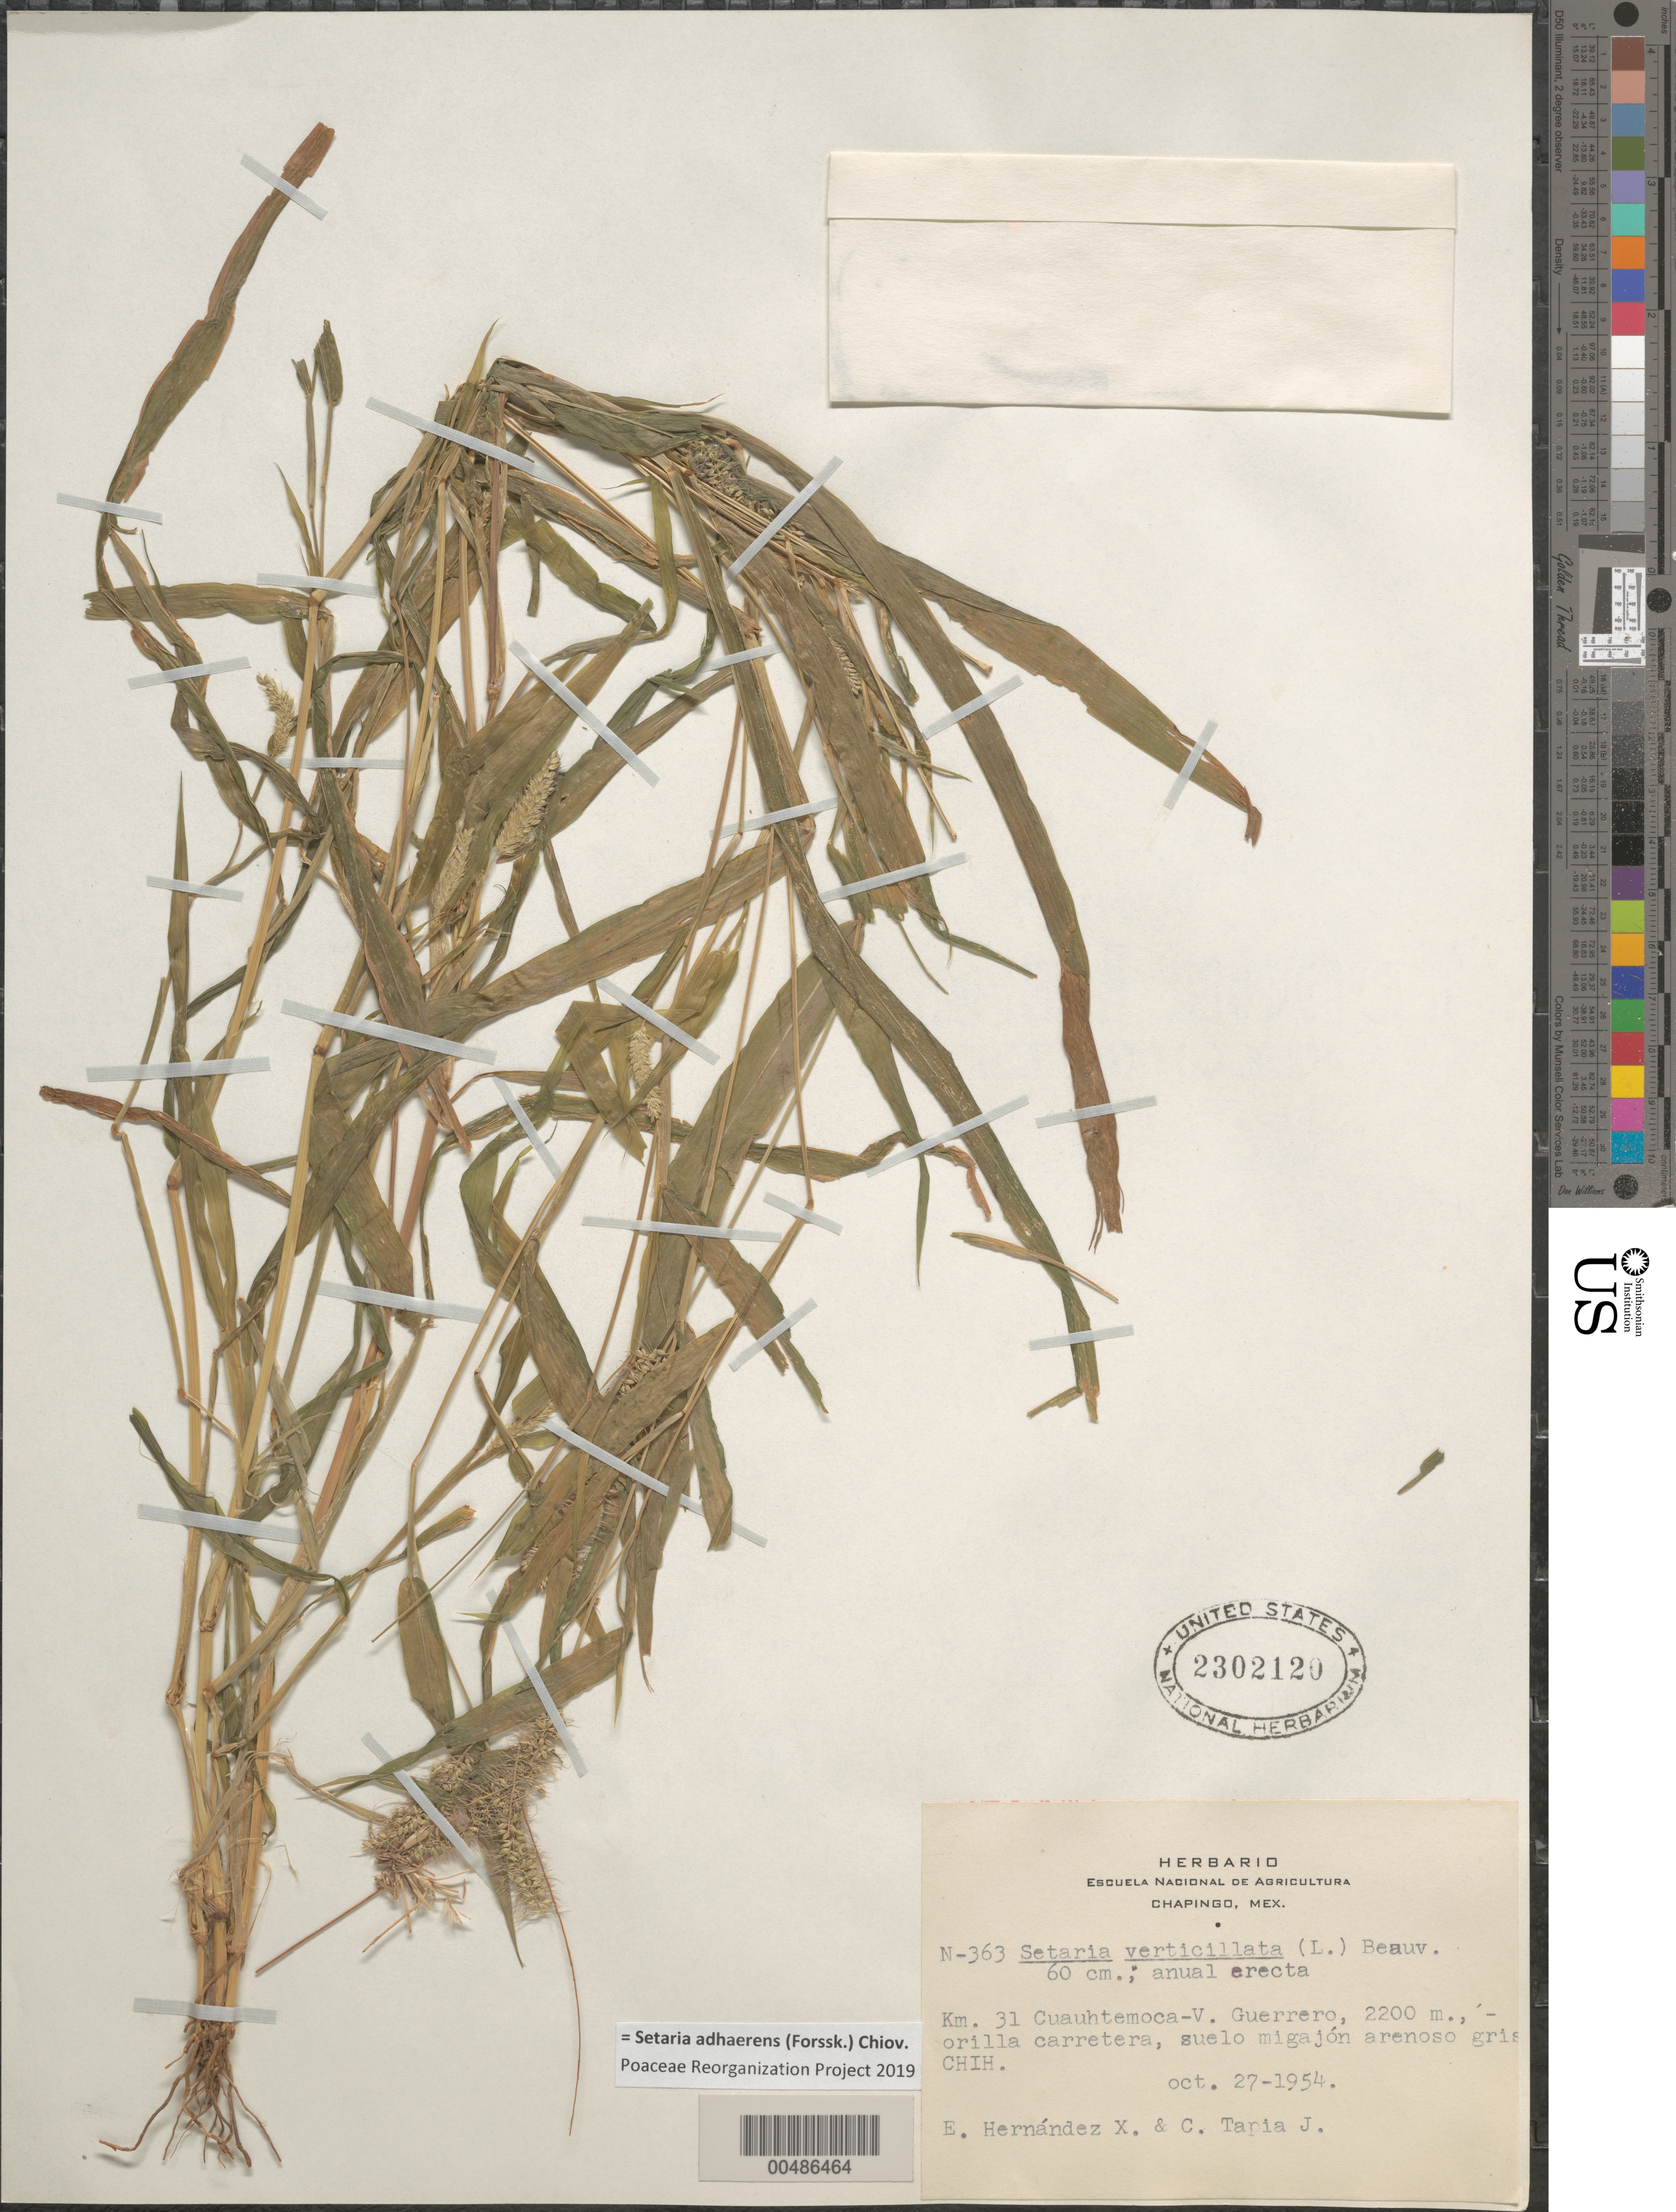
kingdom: Plantae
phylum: Tracheophyta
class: Liliopsida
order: Poales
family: Poaceae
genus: Setaria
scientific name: Setaria adhaerens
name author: (Forssk.) Chiov.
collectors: E. I. Hernández-X. & C. Tapia-J.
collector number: N-363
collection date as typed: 27 Oct 1954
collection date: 1954-10-27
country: Mexico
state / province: Chihuahua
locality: Km 31 Cuauhtemoca - V. Guerrero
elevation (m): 2200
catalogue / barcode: US 2302120